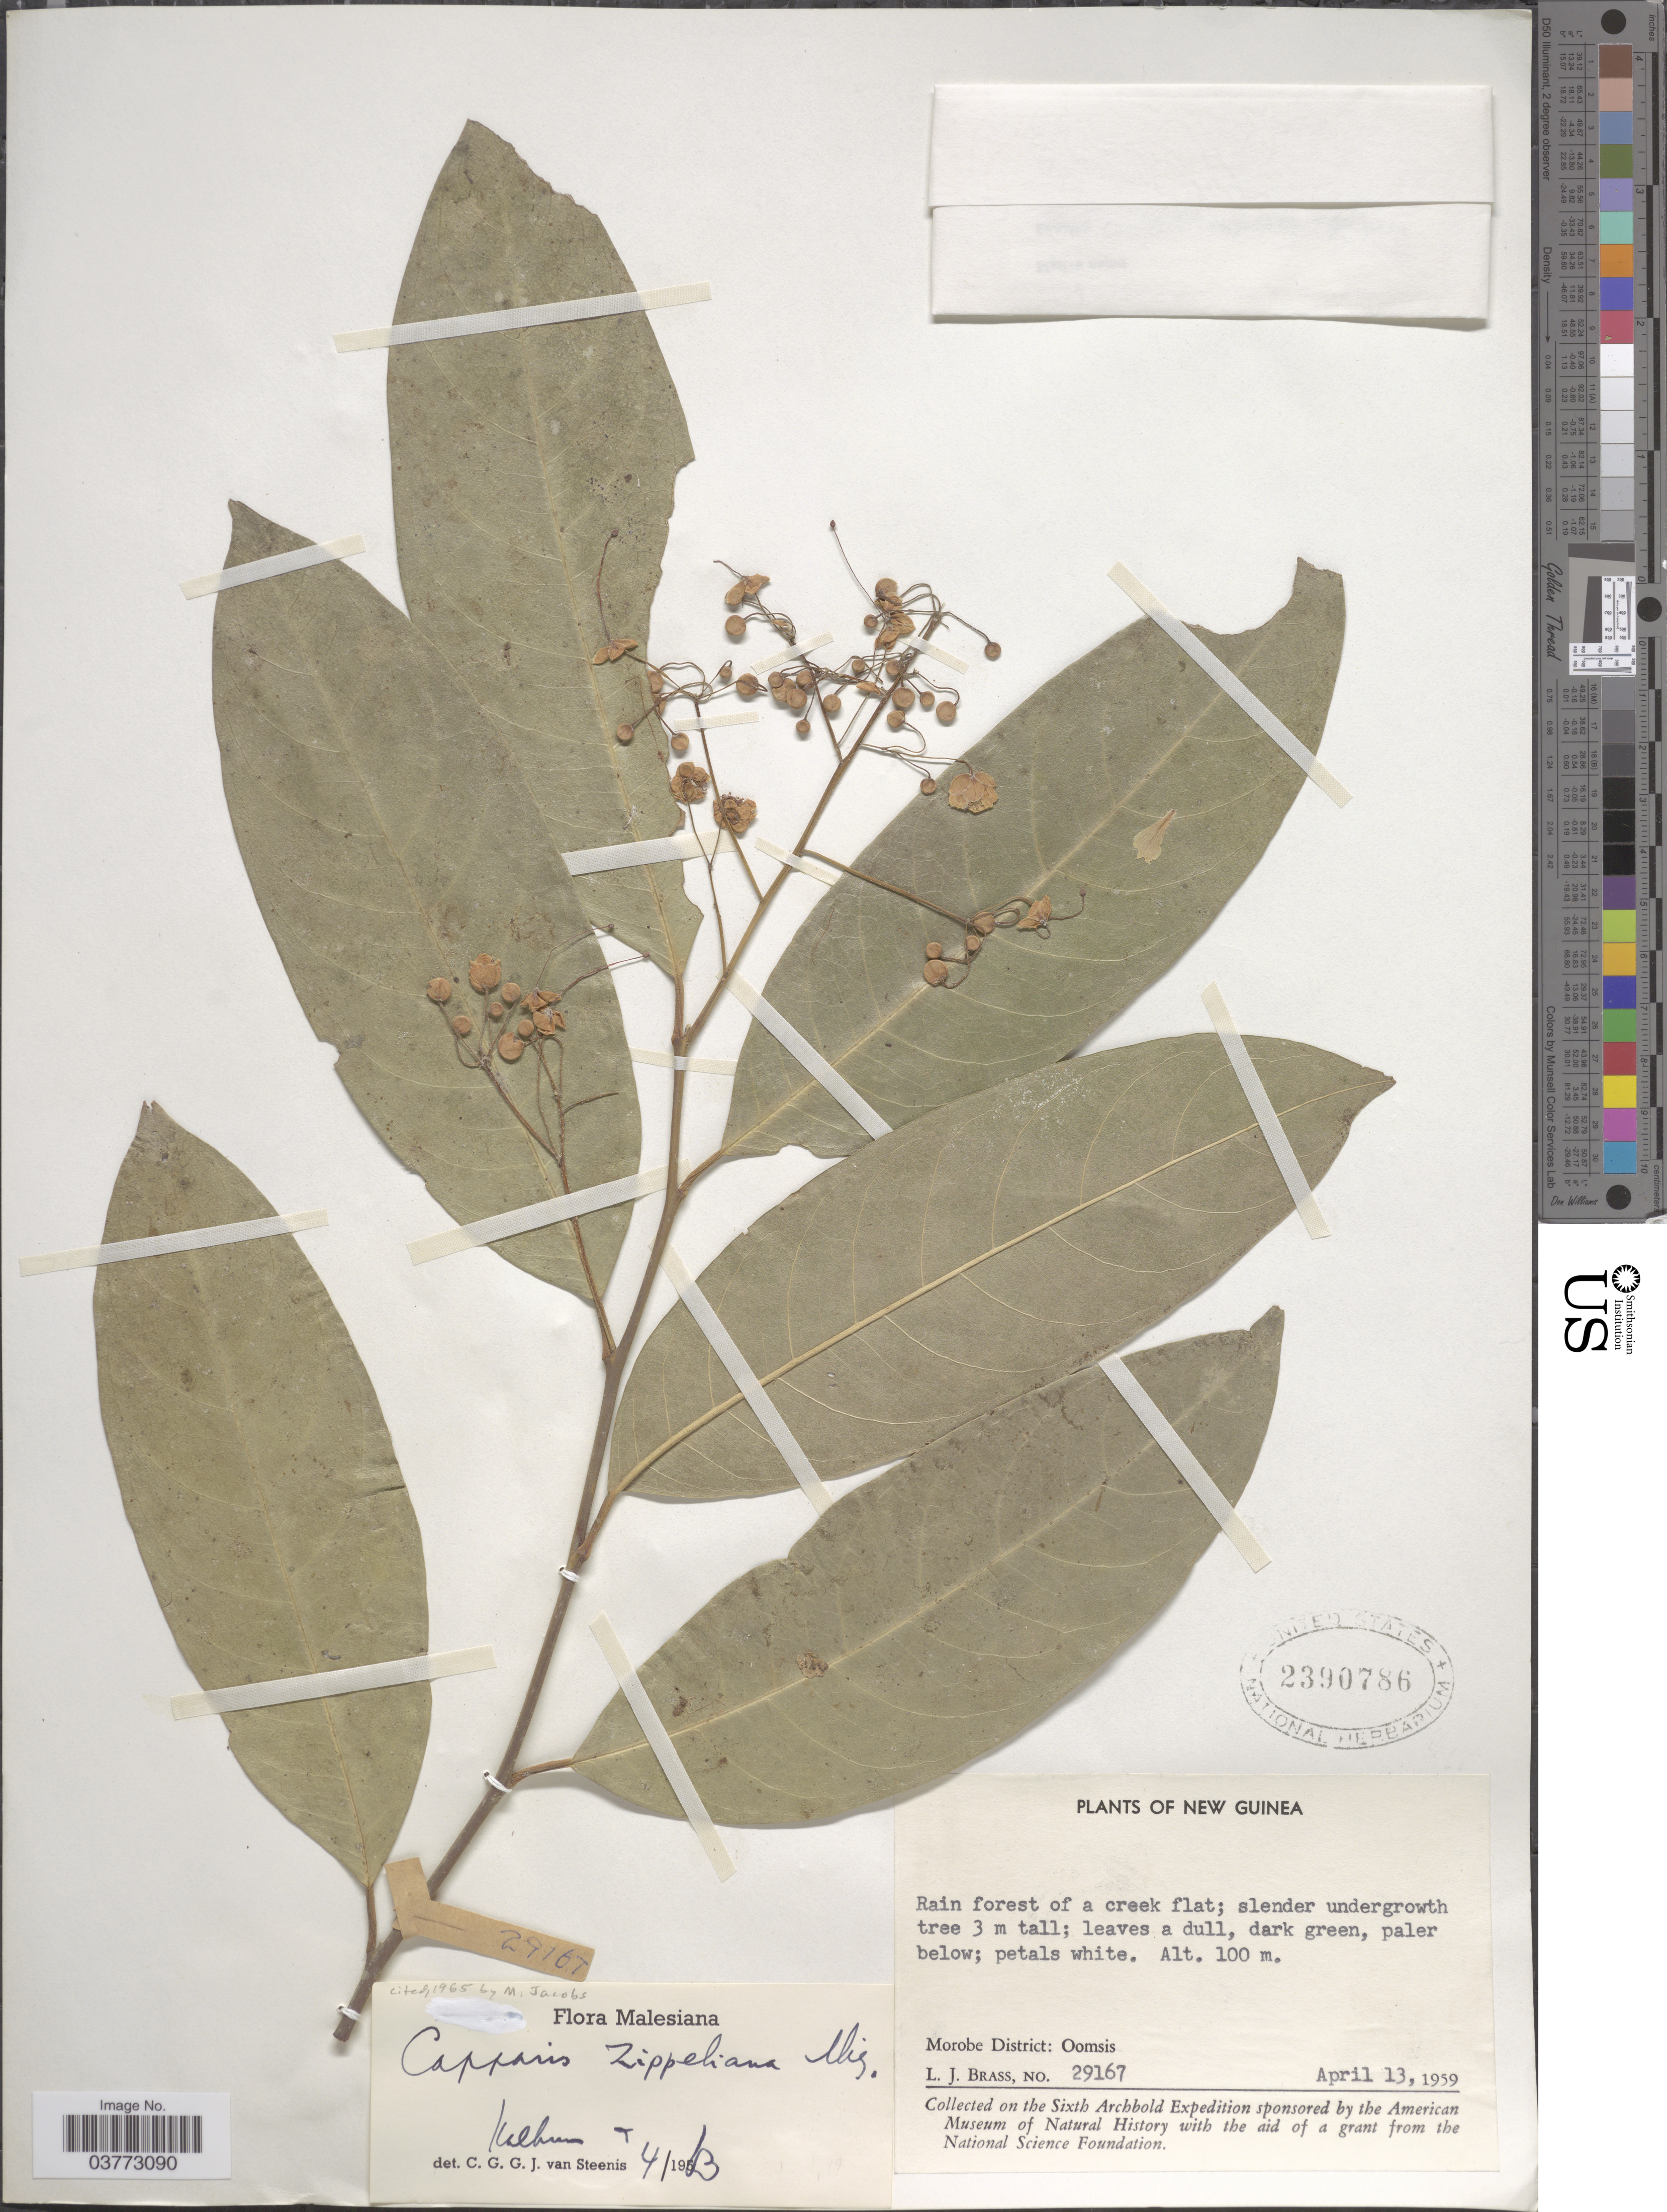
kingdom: Plantae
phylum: Tracheophyta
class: Magnoliopsida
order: Brassicales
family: Capparaceae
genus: Capparis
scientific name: Capparis zippeliana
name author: Miq.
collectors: L. J. Brass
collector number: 29167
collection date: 1959-04-13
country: Papua New Guinea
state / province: Morobe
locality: New Guinea. Morobe District: Oomsis.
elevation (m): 100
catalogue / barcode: US 2390786